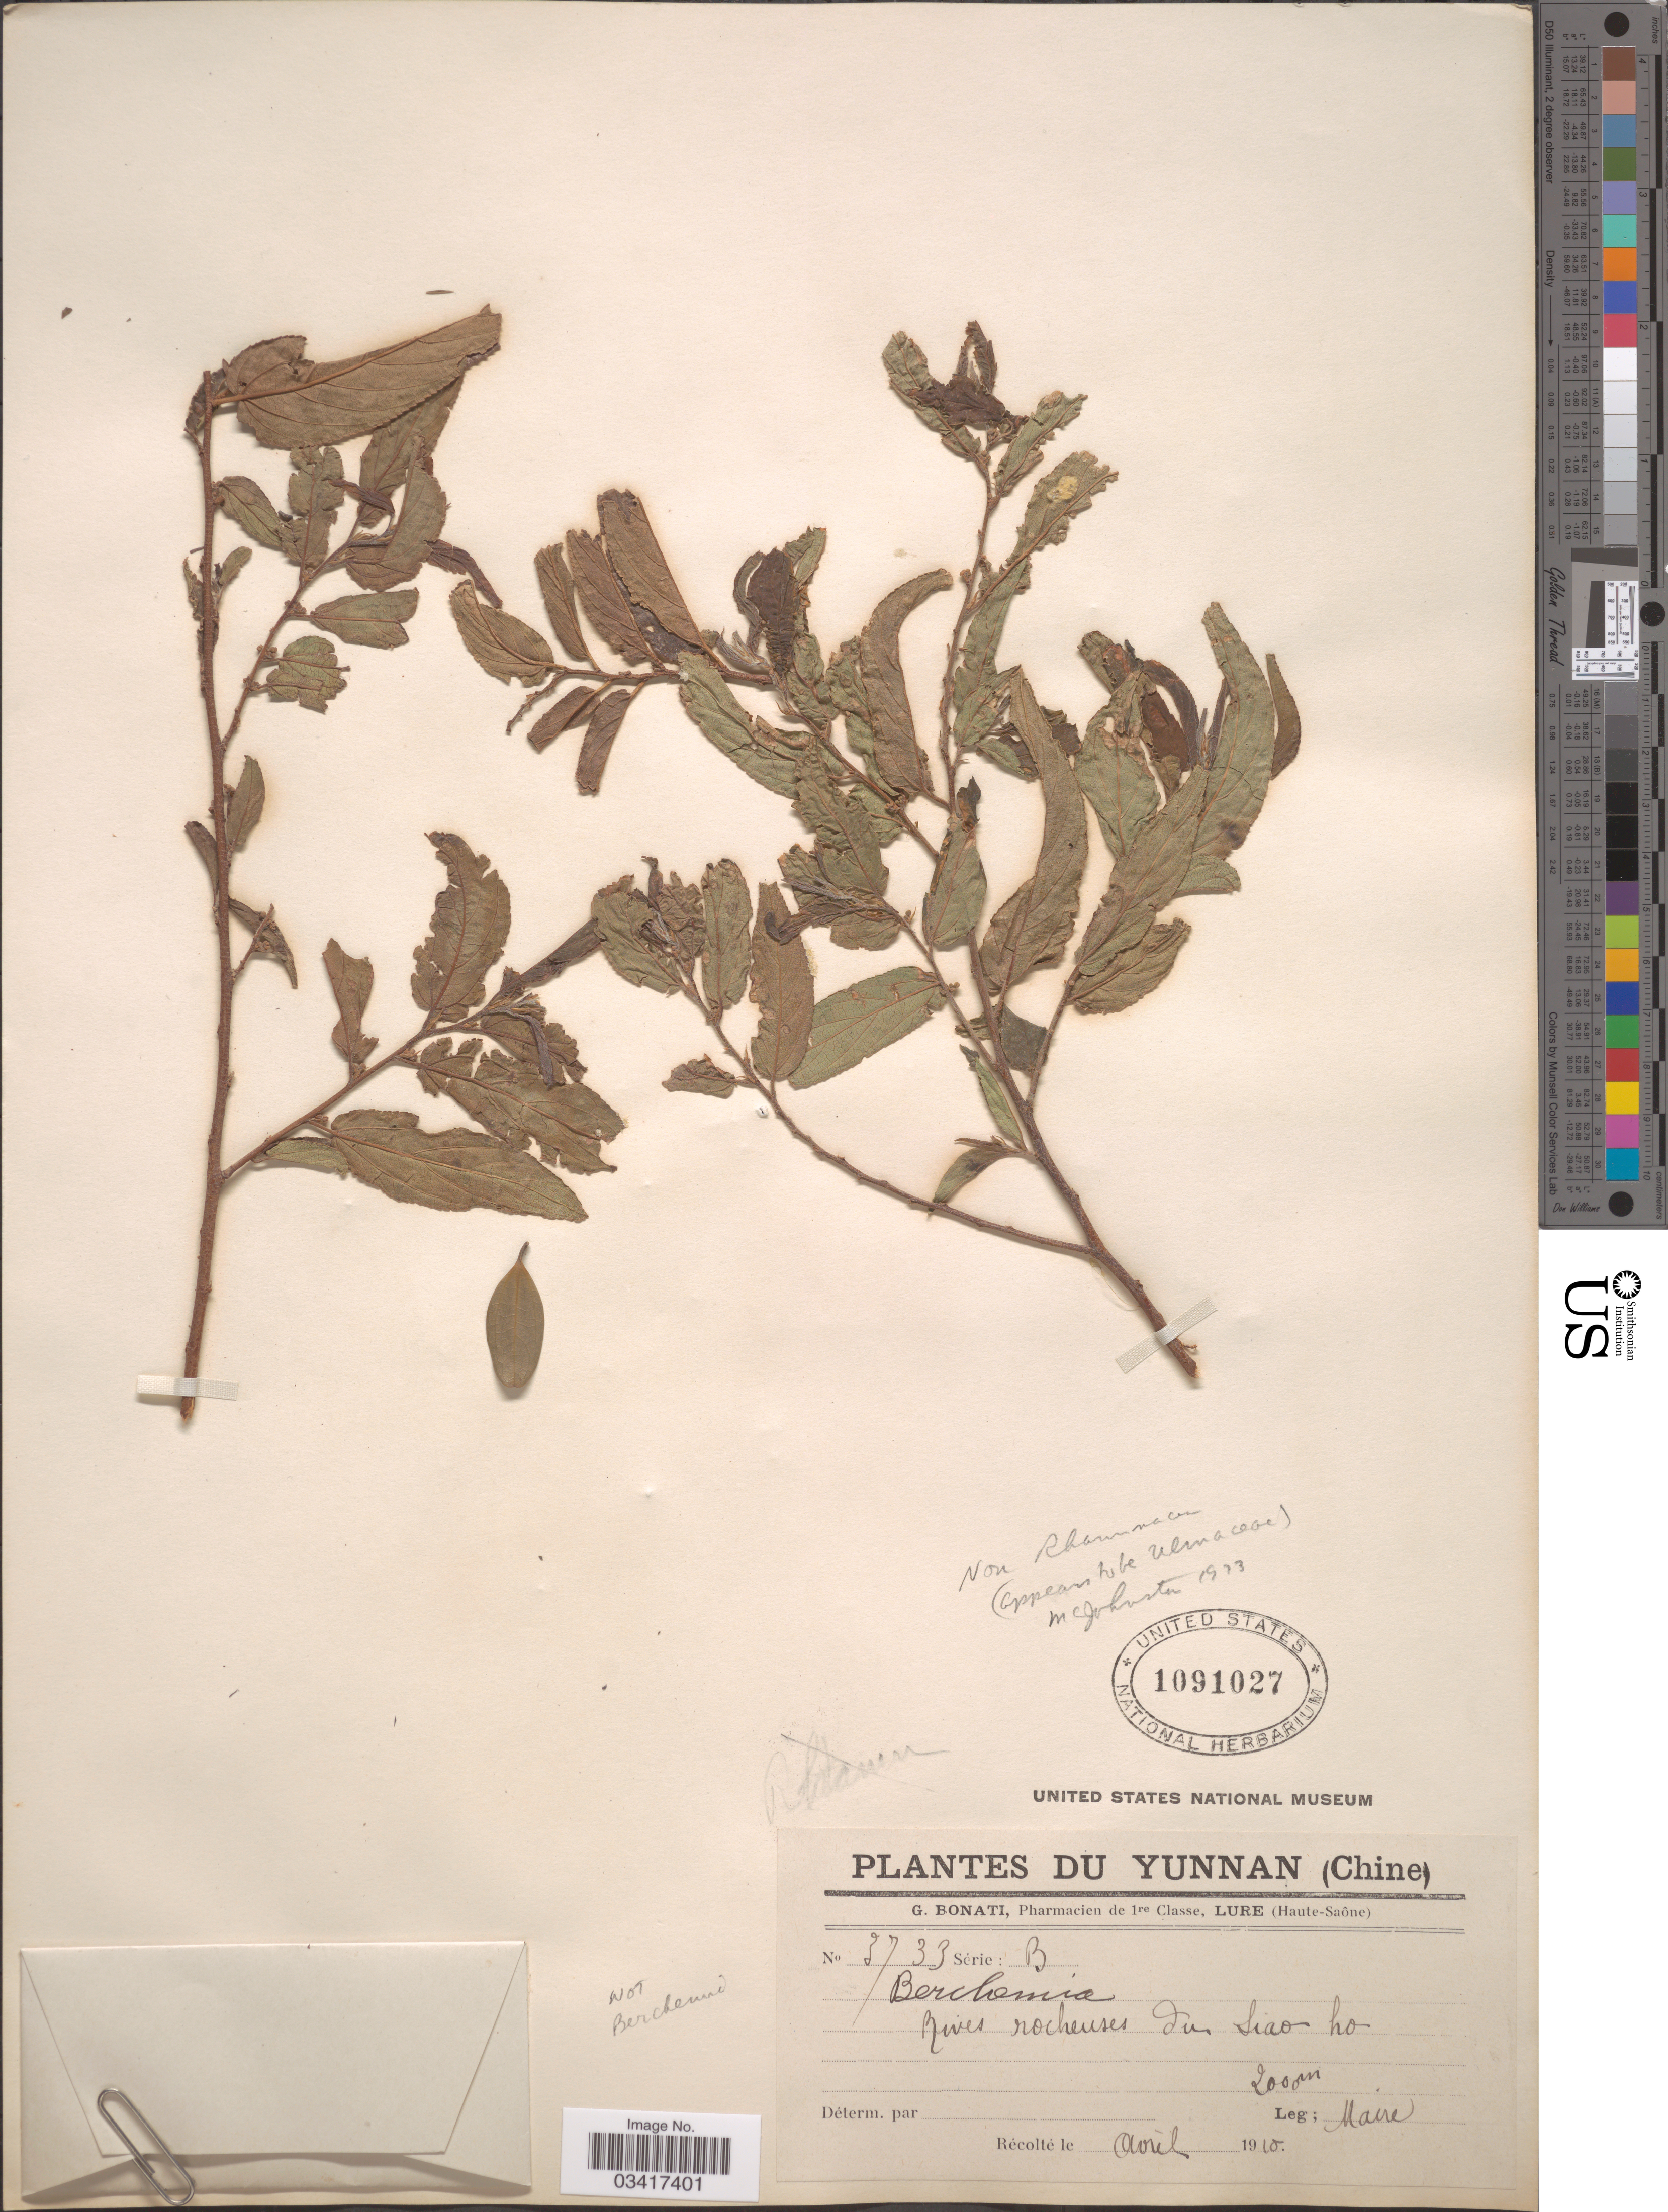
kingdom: Plantae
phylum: Tracheophyta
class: Magnoliopsida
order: Rosales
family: Ulmaceae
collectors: Maire, --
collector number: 3733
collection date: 1910-04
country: China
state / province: Yunnan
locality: River rocheuses du Siao ho.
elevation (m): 200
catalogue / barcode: US 1091027